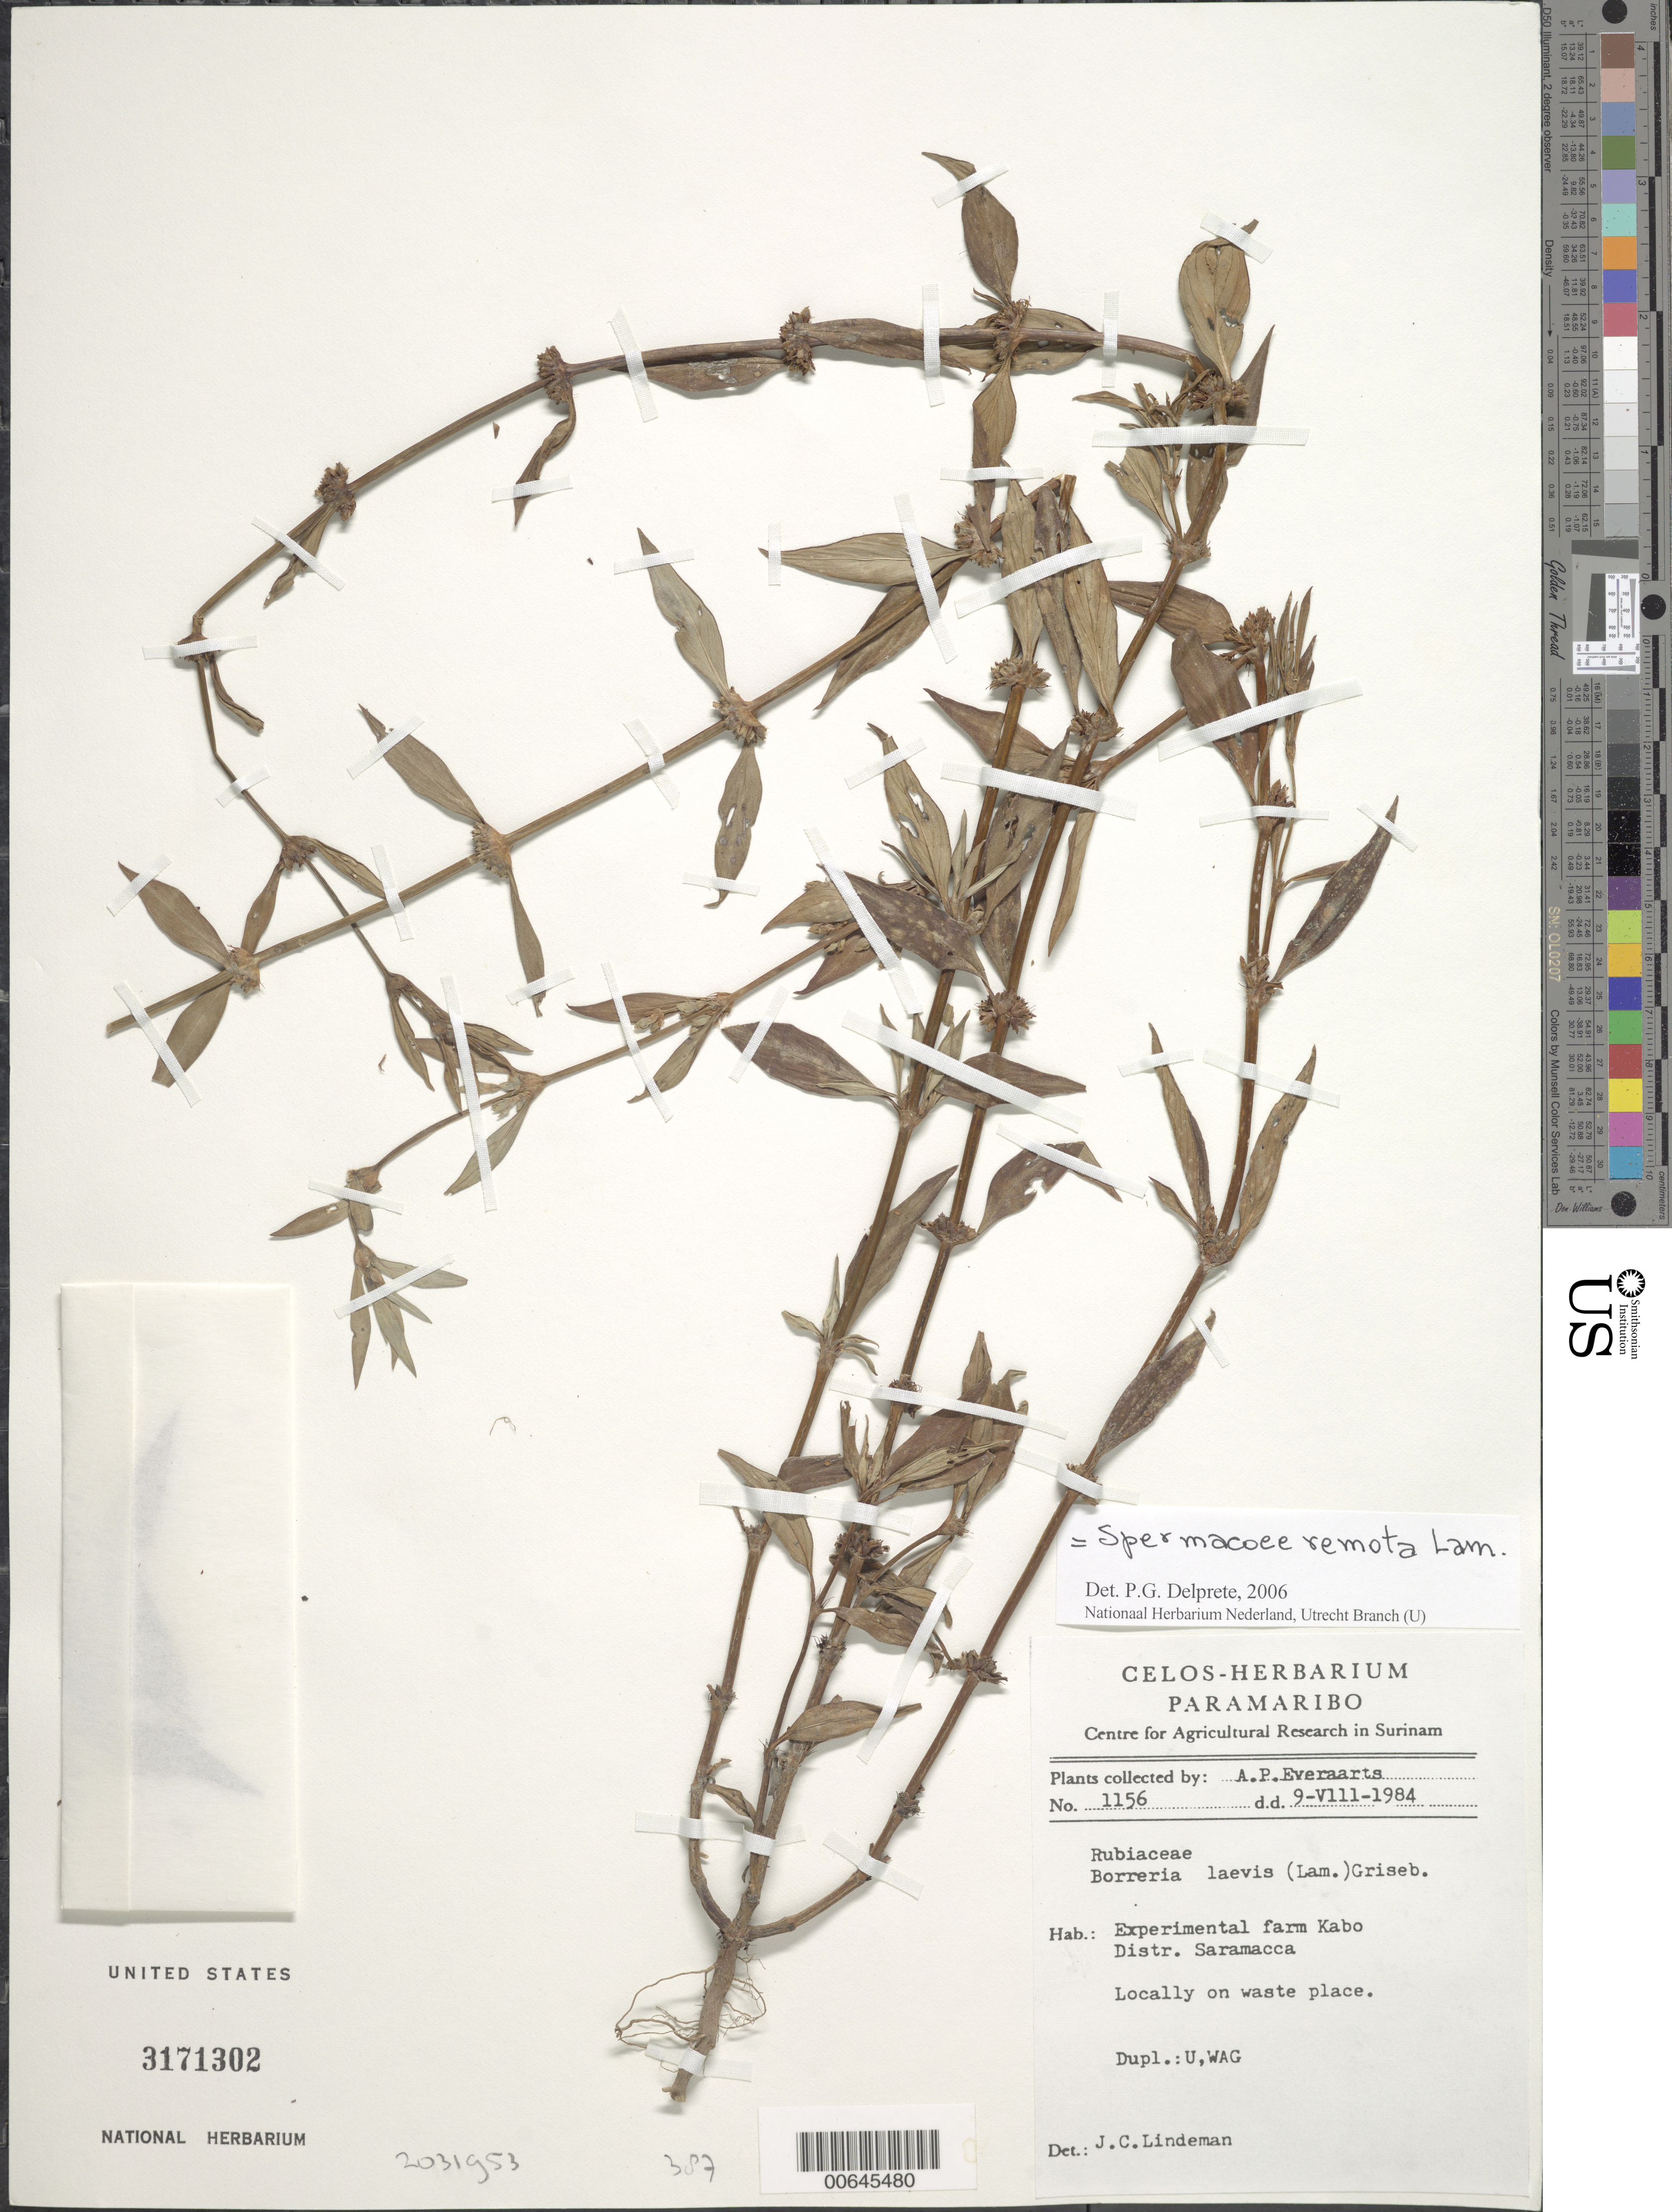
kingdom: Plantae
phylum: Tracheophyta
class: Magnoliopsida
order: Gentianales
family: Rubiaceae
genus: Spermacoce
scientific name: Spermacoce remota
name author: Lam.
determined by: Delprete, P. G., Herb. de Guyane Cay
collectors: A. Everaarts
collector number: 1156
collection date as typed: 9-Aug-84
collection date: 1984-08-09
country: Suriname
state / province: Saramacca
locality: Kabo Experimental Farm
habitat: Locally on waste place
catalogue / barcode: US 3171302